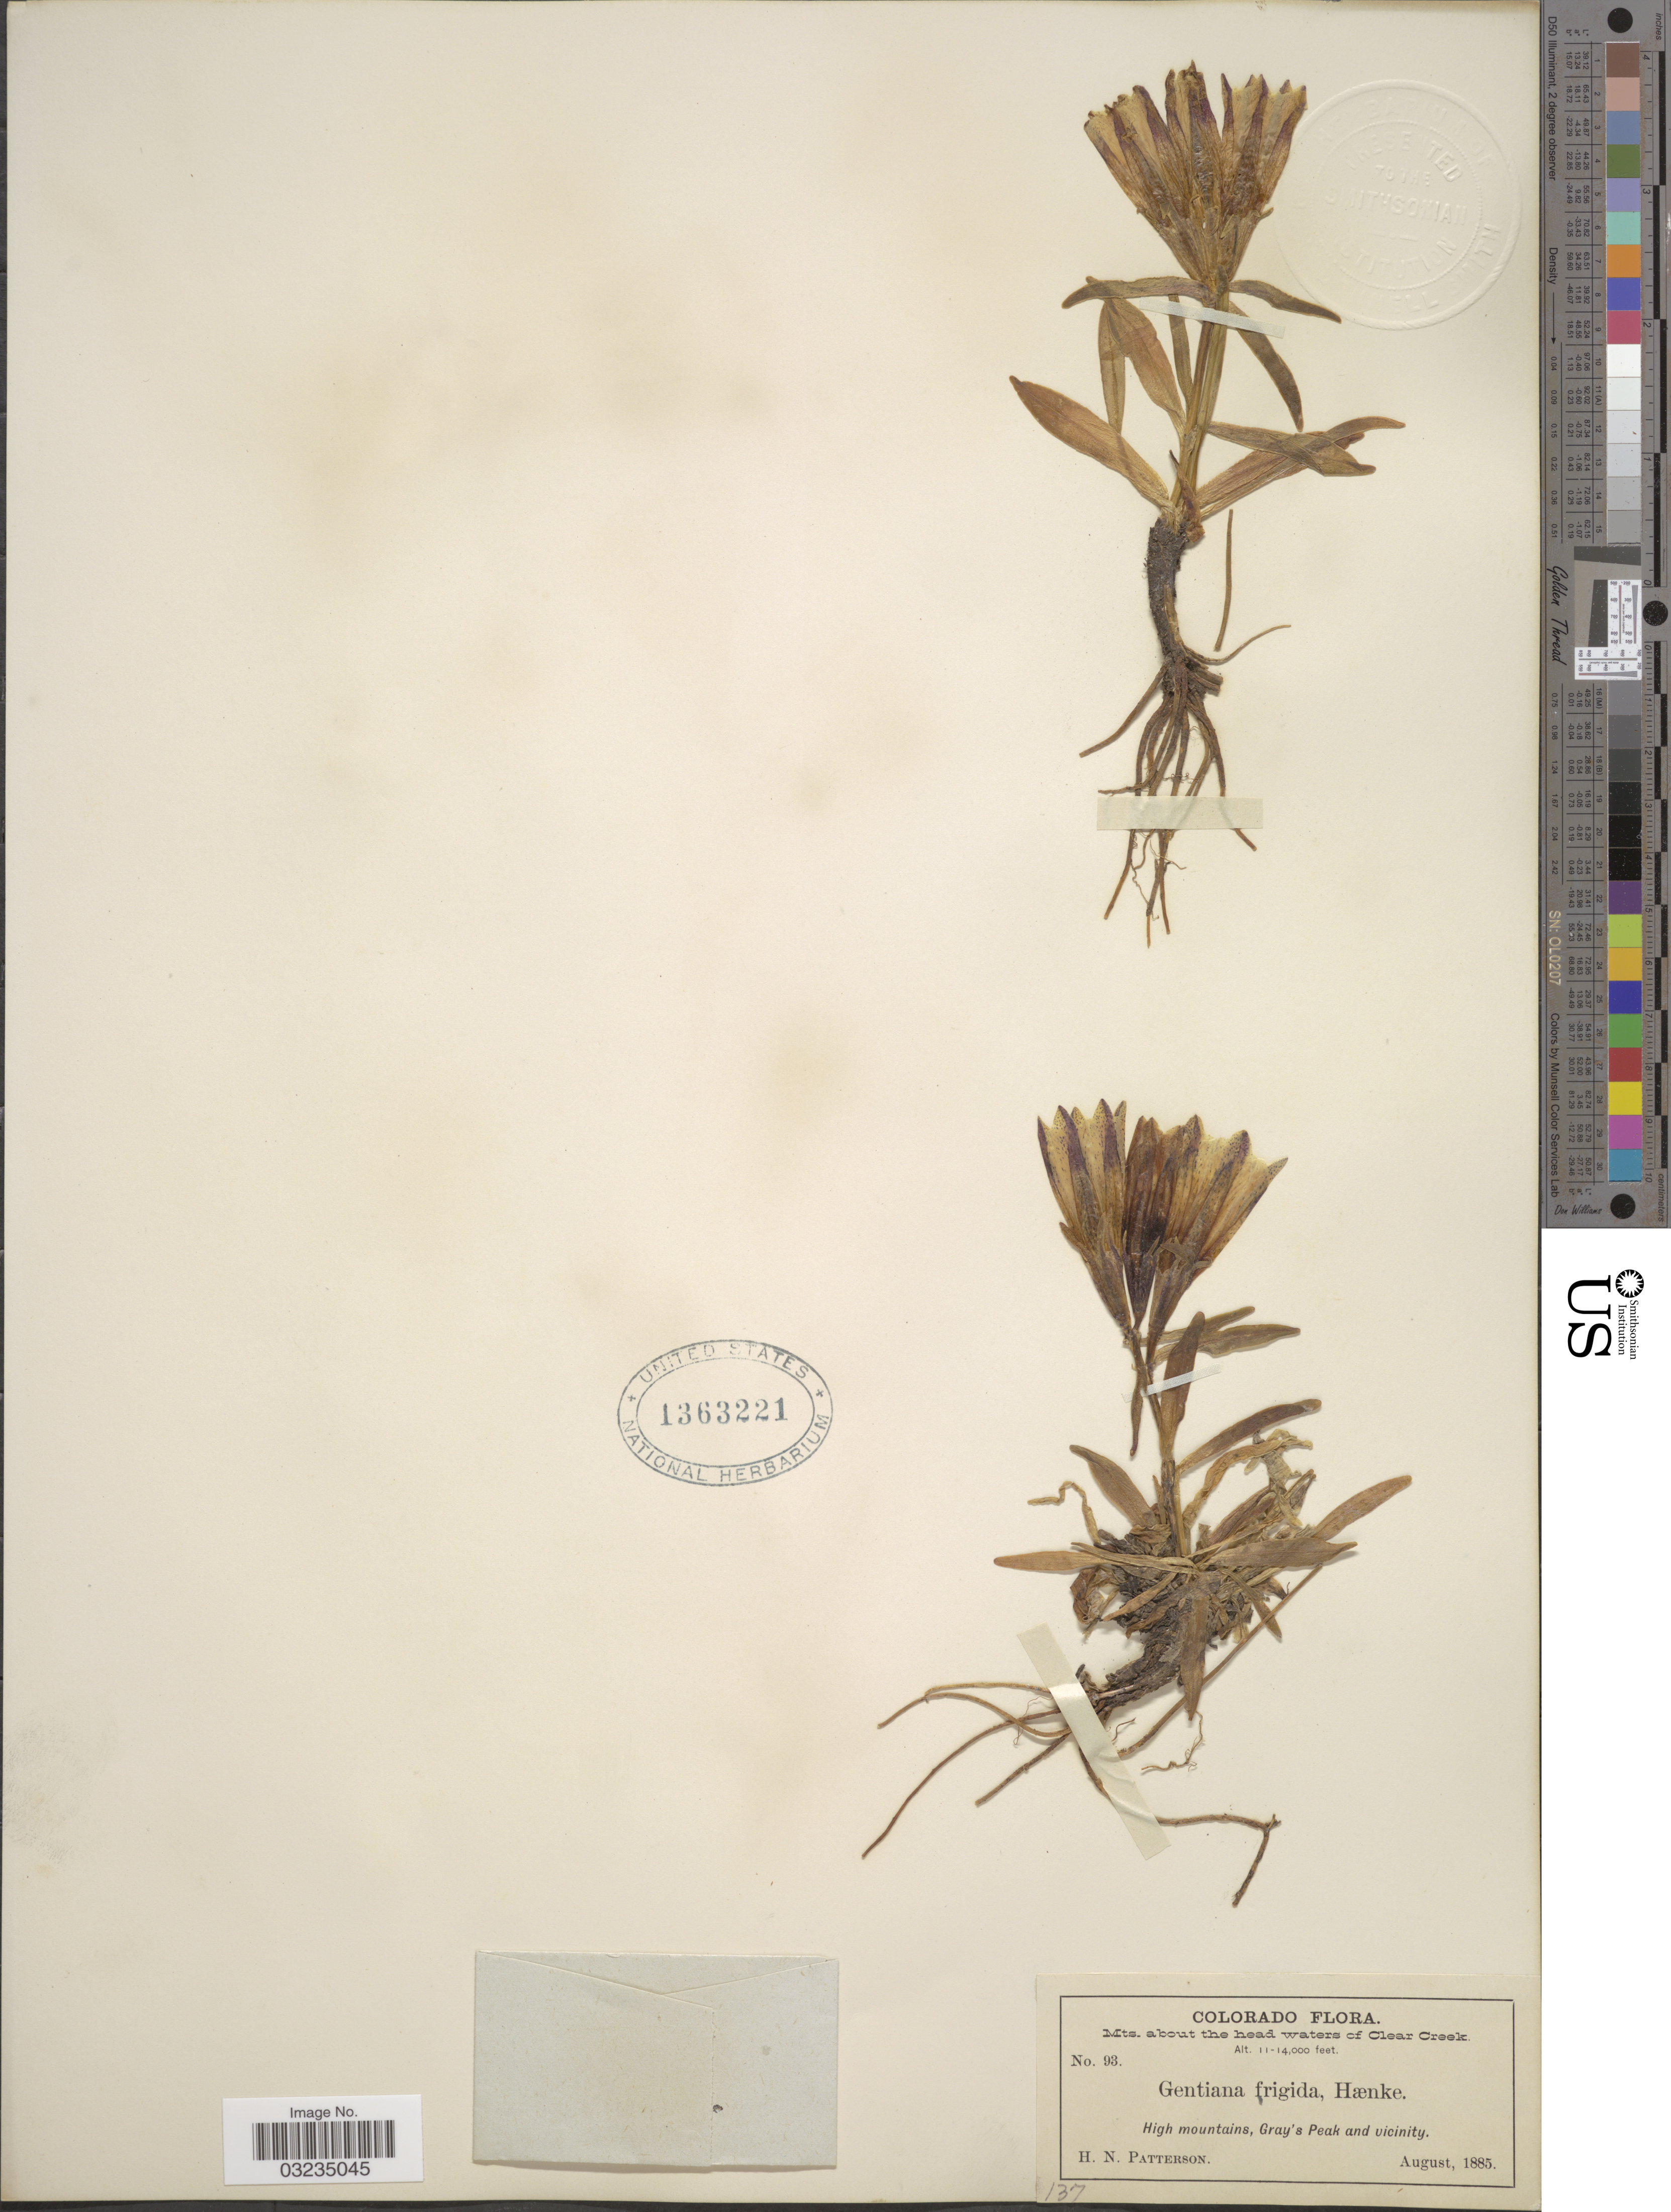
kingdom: Plantae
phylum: Tracheophyta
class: Magnoliopsida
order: Gentianales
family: Gentianaceae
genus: Gentiana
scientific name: Gentiana sp.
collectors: H. N. Patterson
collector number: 93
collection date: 1885-08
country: United States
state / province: Colorado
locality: Mts. about the head waters of Clear Creek. High mountains, Gray's Peak and vicinity.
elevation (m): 3353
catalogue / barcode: US 1363221